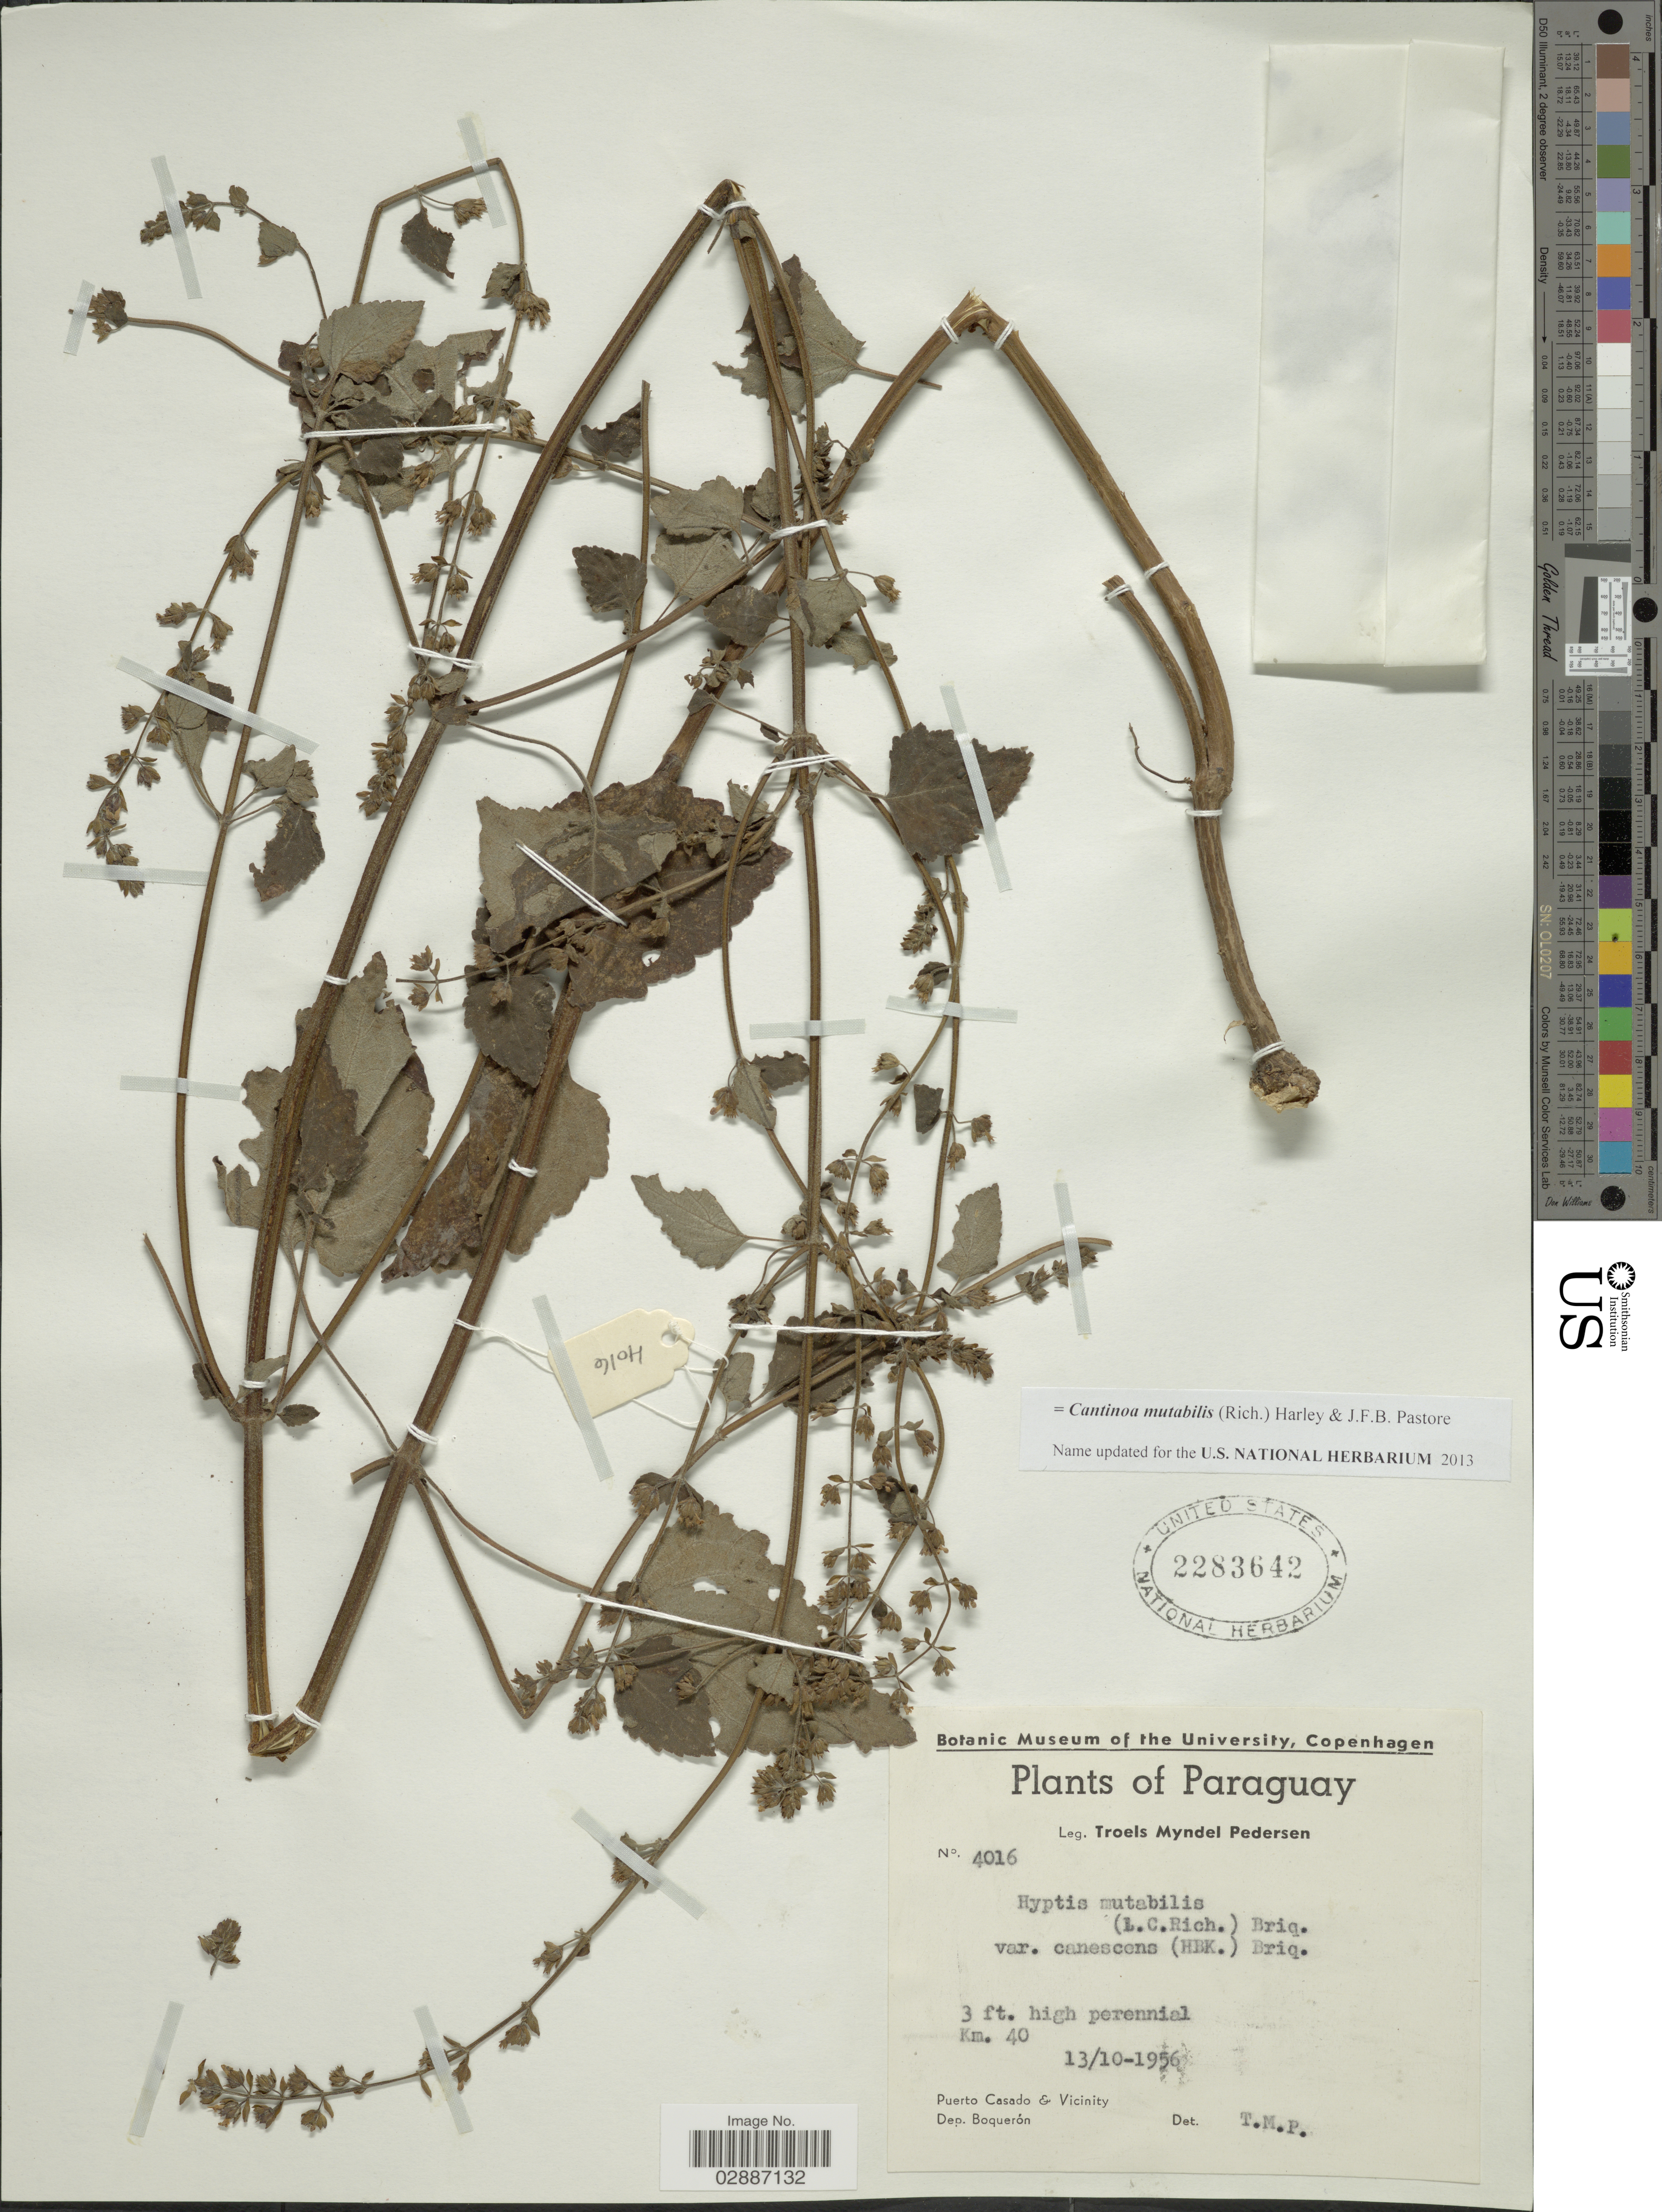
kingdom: Plantae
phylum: Tracheophyta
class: Magnoliopsida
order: Lamiales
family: Lamiaceae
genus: Cantinoa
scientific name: Cantinoa mutabilis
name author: (Epling) Harley & J.F.B. Pastore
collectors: T. Pederson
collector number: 4016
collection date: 1956-10-13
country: Paraguay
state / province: Boqueron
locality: Puerto Casado & Vicinity. Dep. Boquerón.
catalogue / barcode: US 2283642